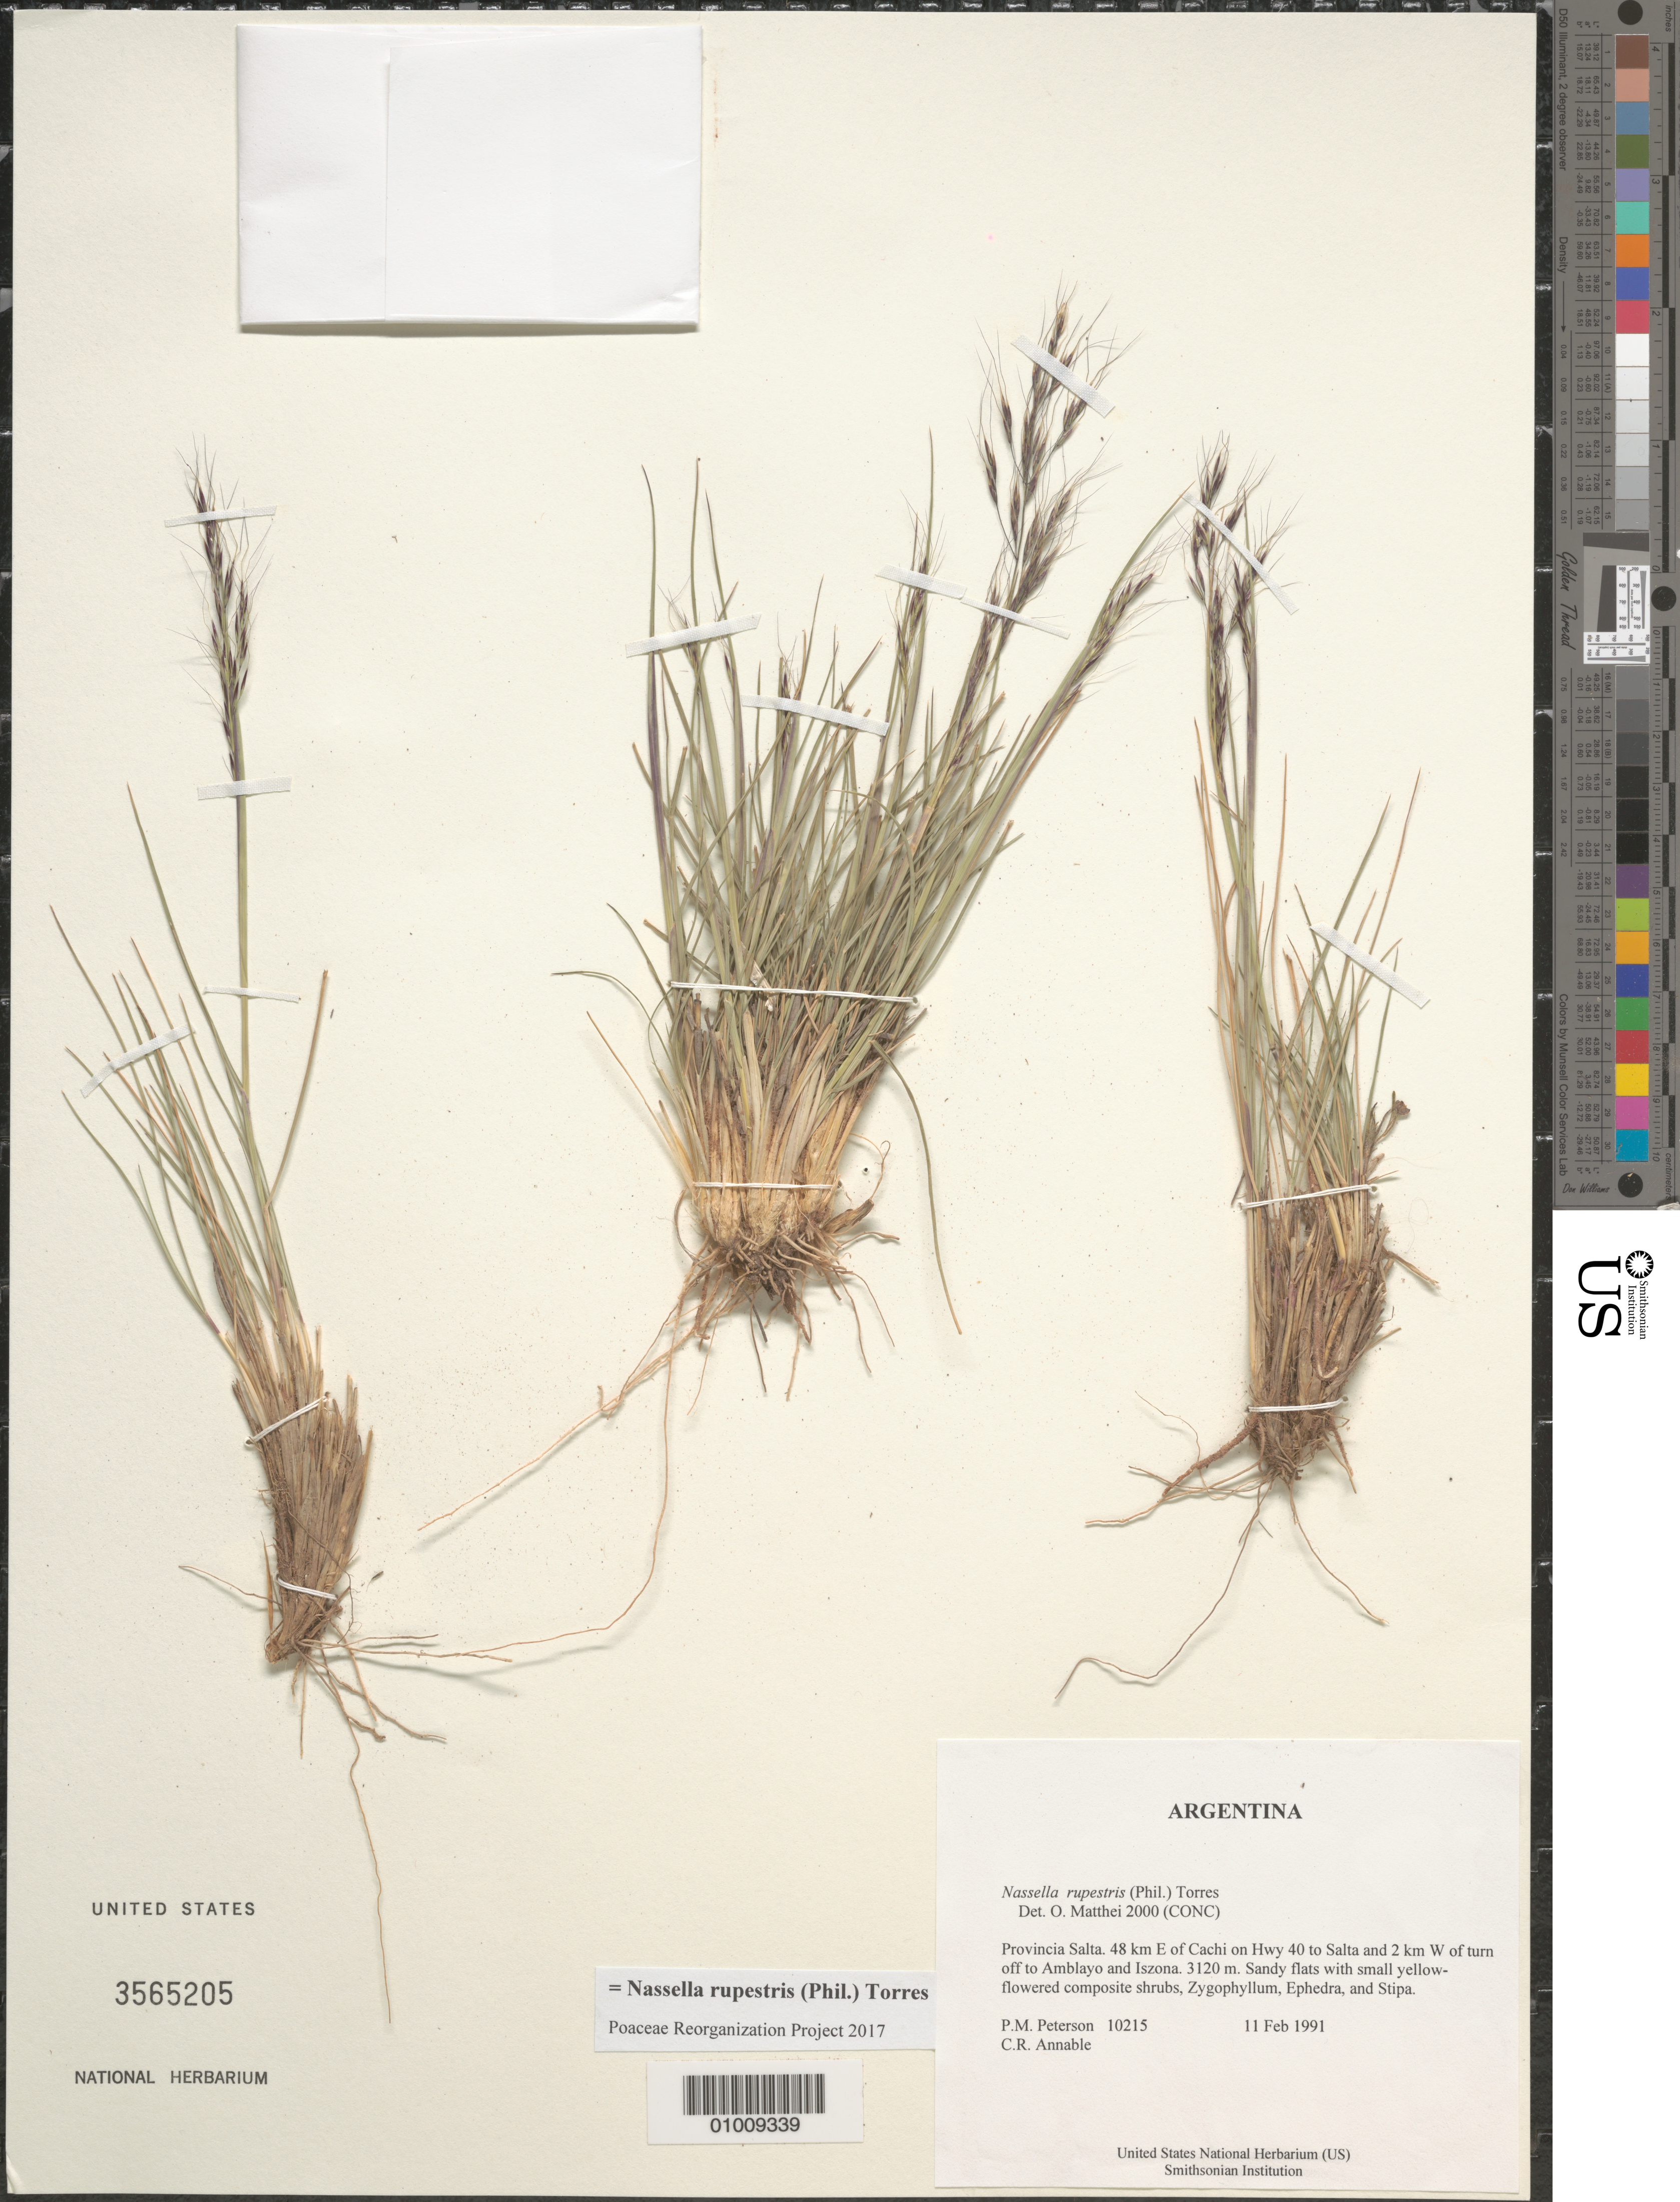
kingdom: Plantae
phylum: Tracheophyta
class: Liliopsida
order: Poales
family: Poaceae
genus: Nassella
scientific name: Nassella rupestris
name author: (Phil.) A.M. Torres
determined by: Matthei, O. R.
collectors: P. M. Peterson & C. R. Annable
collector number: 10215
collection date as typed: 11 Feb 1991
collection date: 1991-02-11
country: Argentina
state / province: Salta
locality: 48 km E of Cachi on Hwy 40 to Salta and 2 km W of turn off to Amblayo and Iszona.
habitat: Sandy flats with small yellow-flowered composite shrubs, Zygophyllum, Ephedra, and Stipa.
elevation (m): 3120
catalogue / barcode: US 3565205